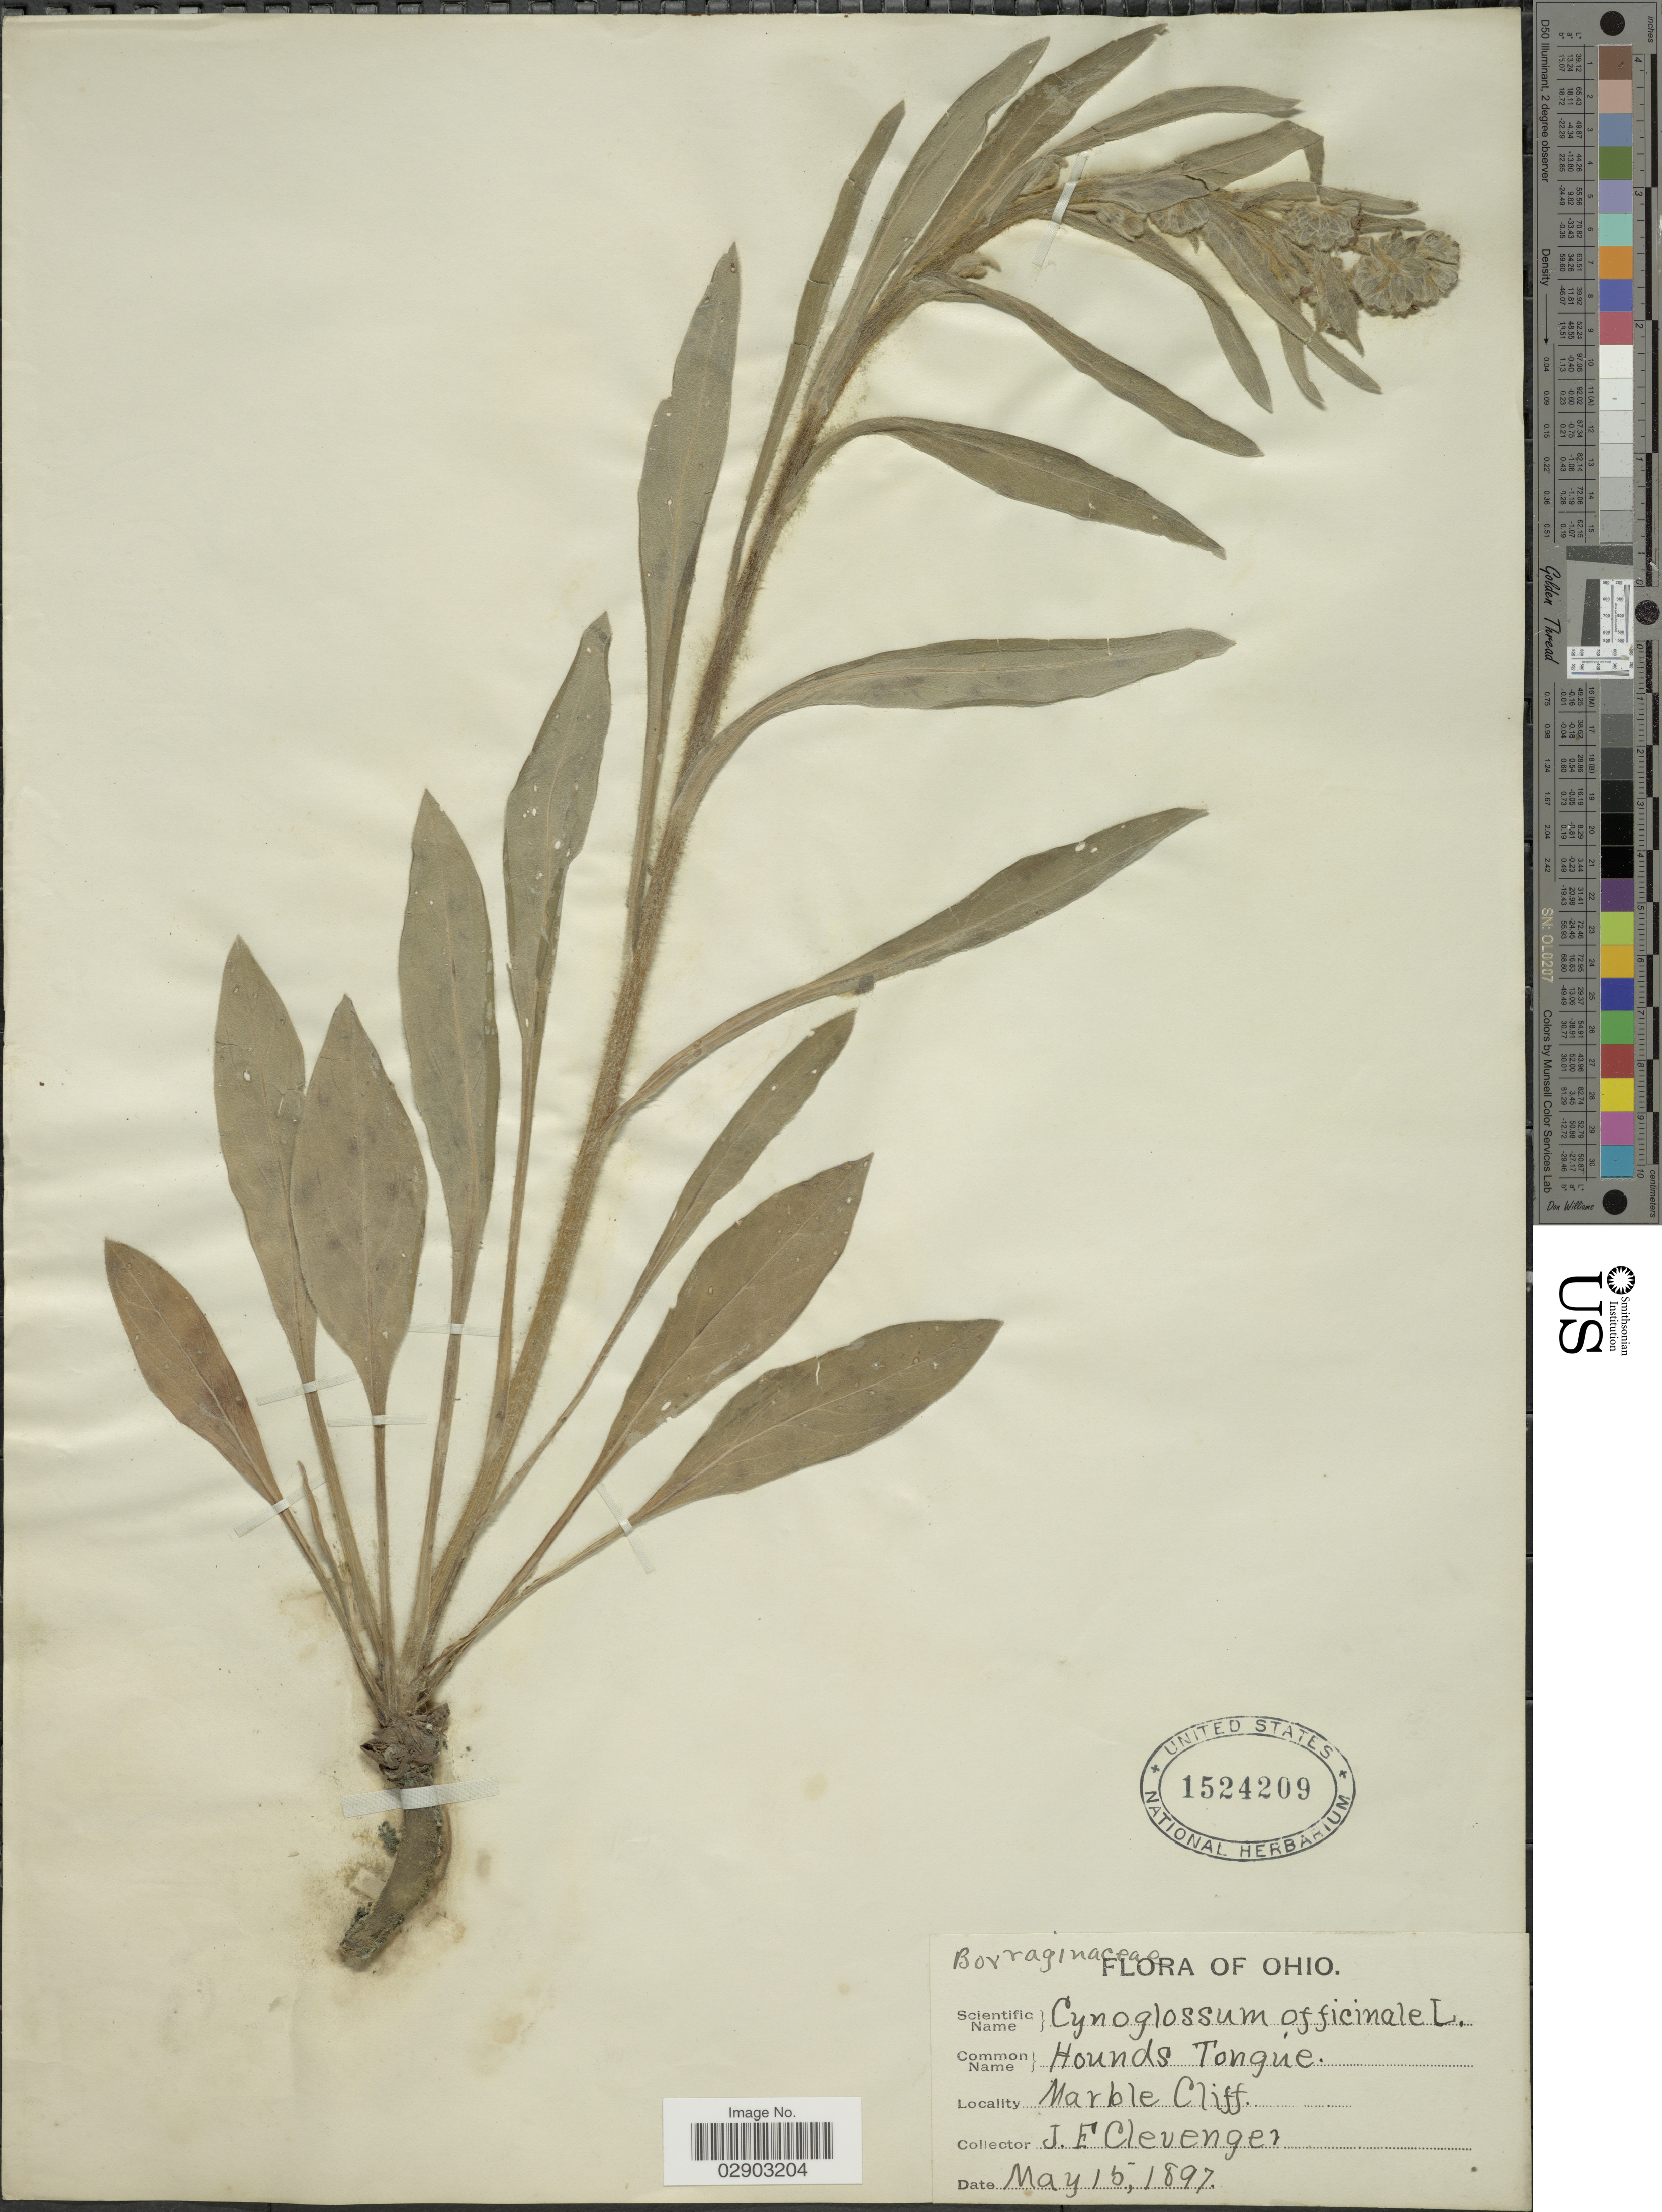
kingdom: Plantae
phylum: Tracheophyta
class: Magnoliopsida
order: Boraginales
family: Boraginaceae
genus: Cynoglossum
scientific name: Cynoglossum officinale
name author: L.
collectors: J. F. Clevenger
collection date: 1897-05-15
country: United States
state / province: Ohio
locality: Marble Cliff.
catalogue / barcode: US 1524209